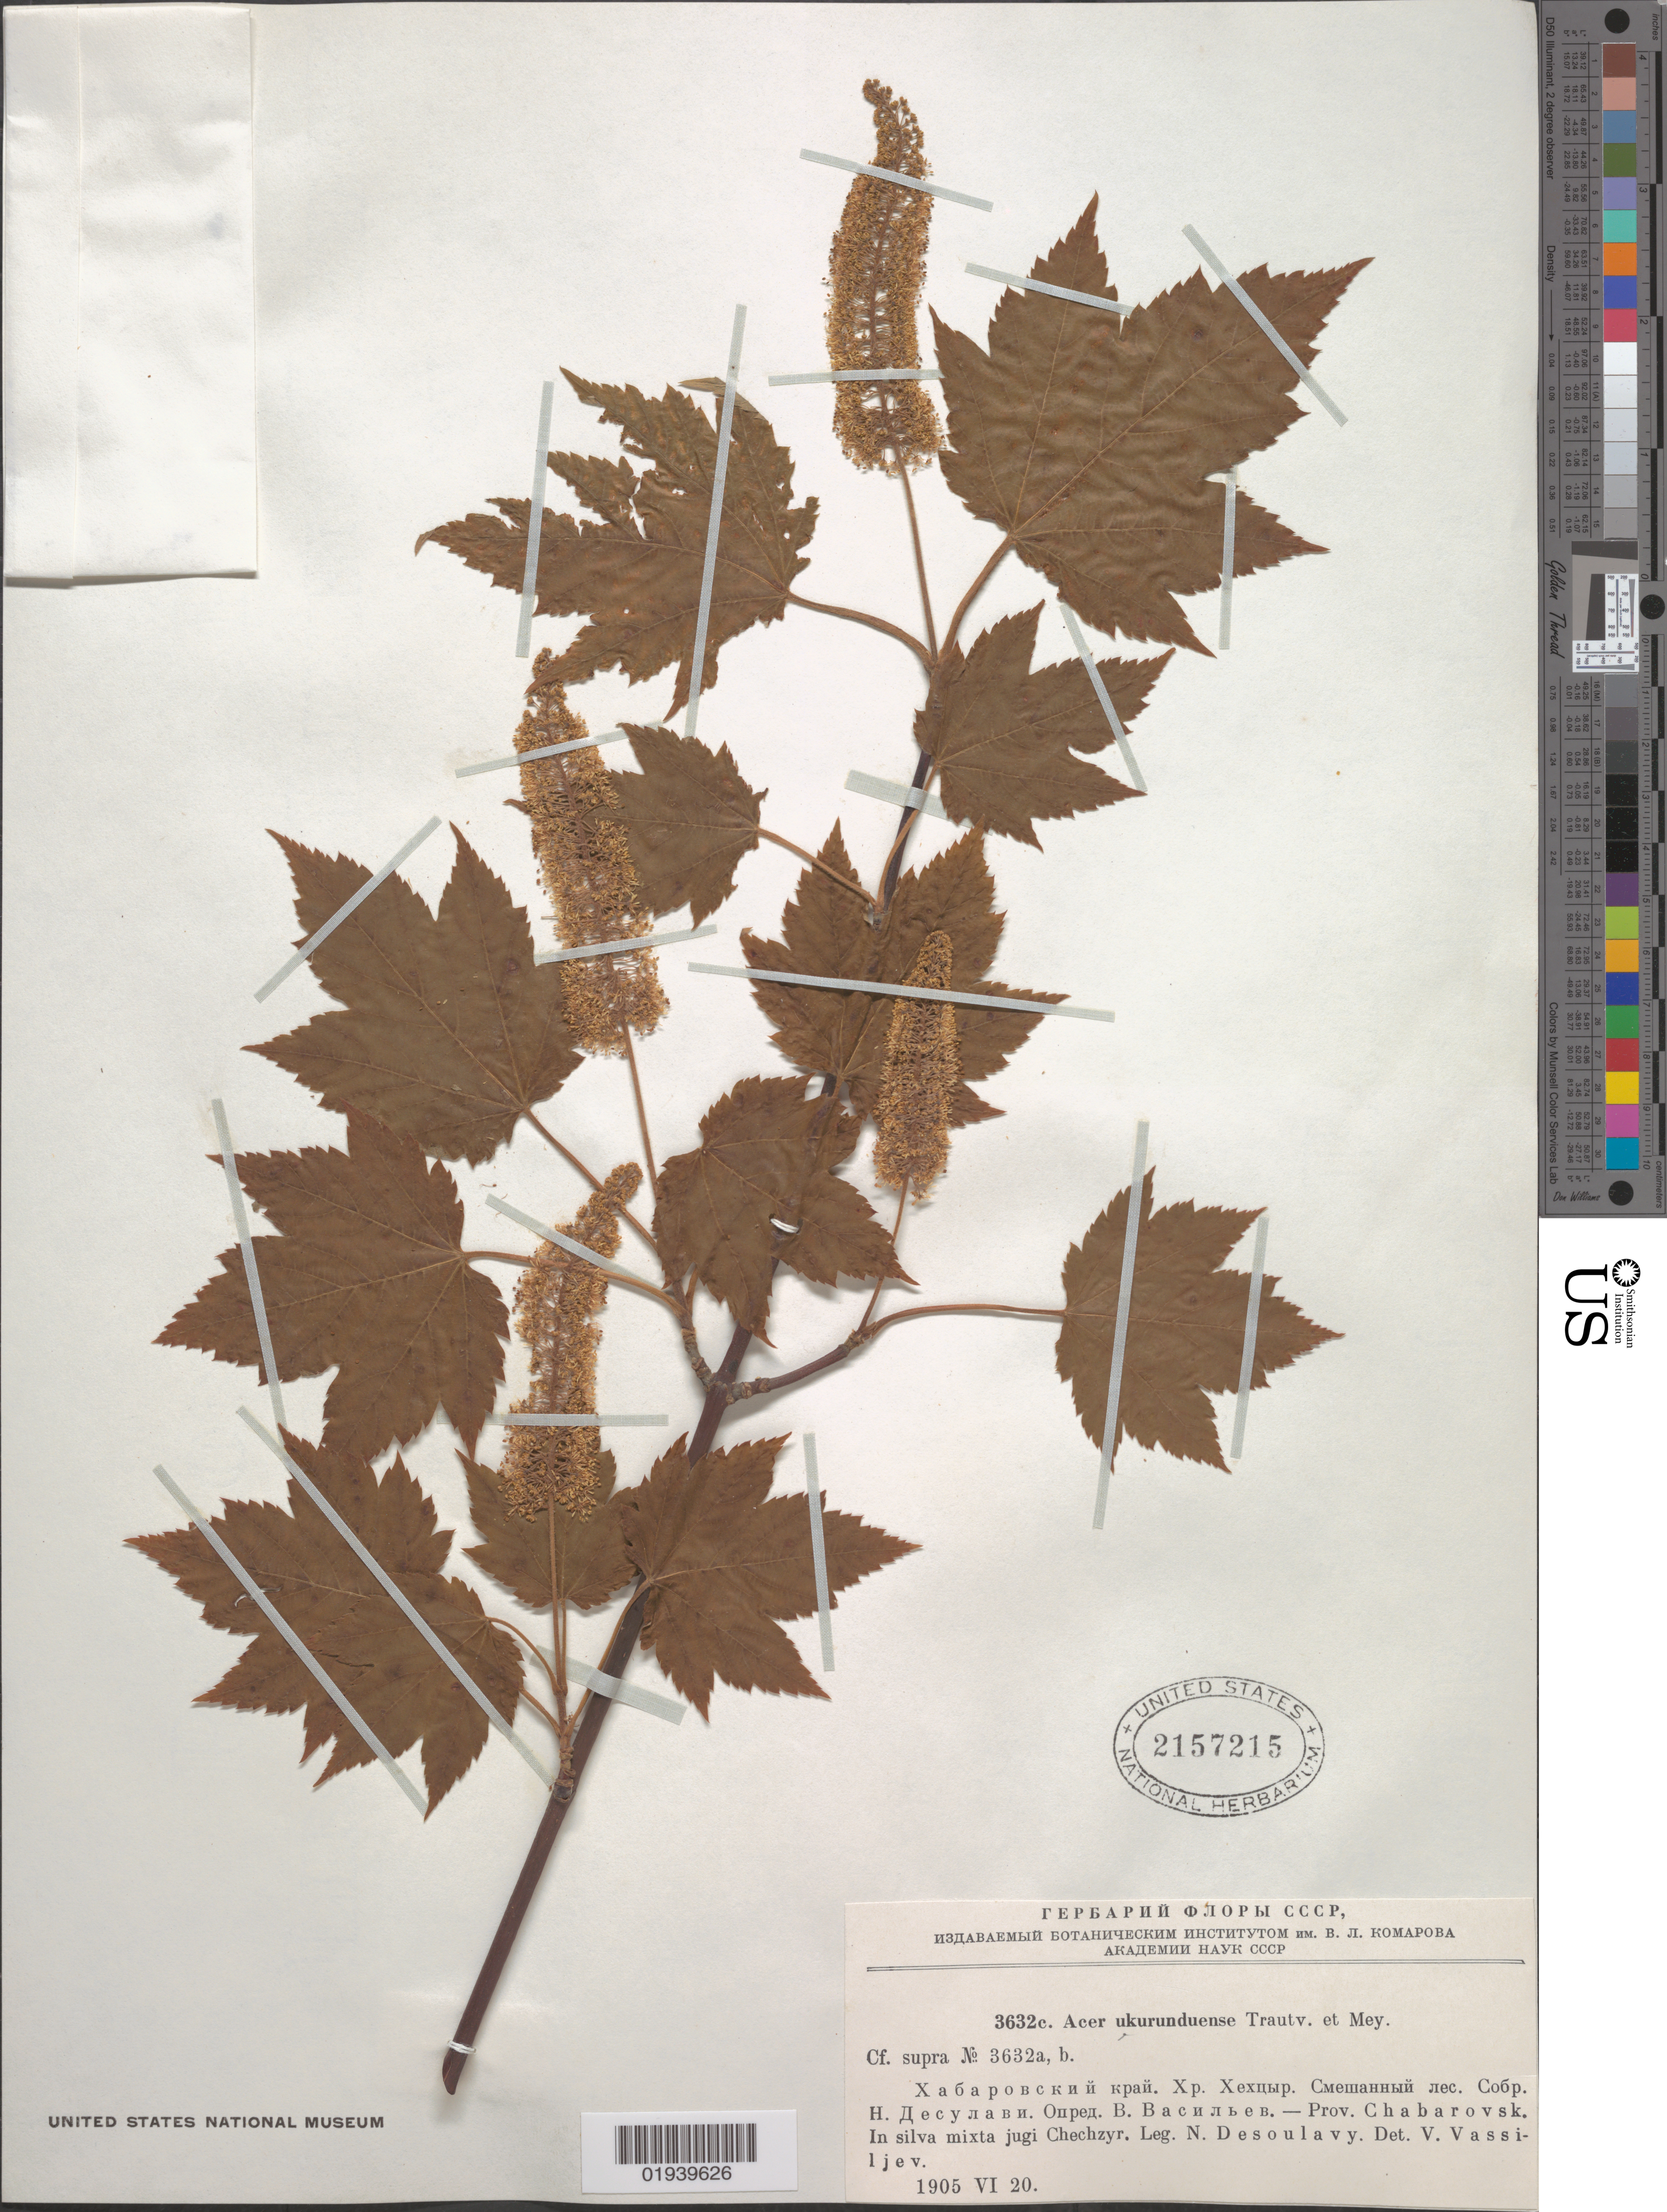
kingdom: Plantae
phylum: Tracheophyta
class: Magnoliopsida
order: Sapindales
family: Sapindaceae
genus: Acer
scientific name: Acer ukurunduense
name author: Trautv. & C.A. Mey.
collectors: N. Desoulavy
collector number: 3632c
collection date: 1905-06-20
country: Russian Federation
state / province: Khabarovsk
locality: Prov. Chabarovsk [Khabarovsk], jugi Chechzyr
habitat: Silva mixta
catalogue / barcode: US 2157215